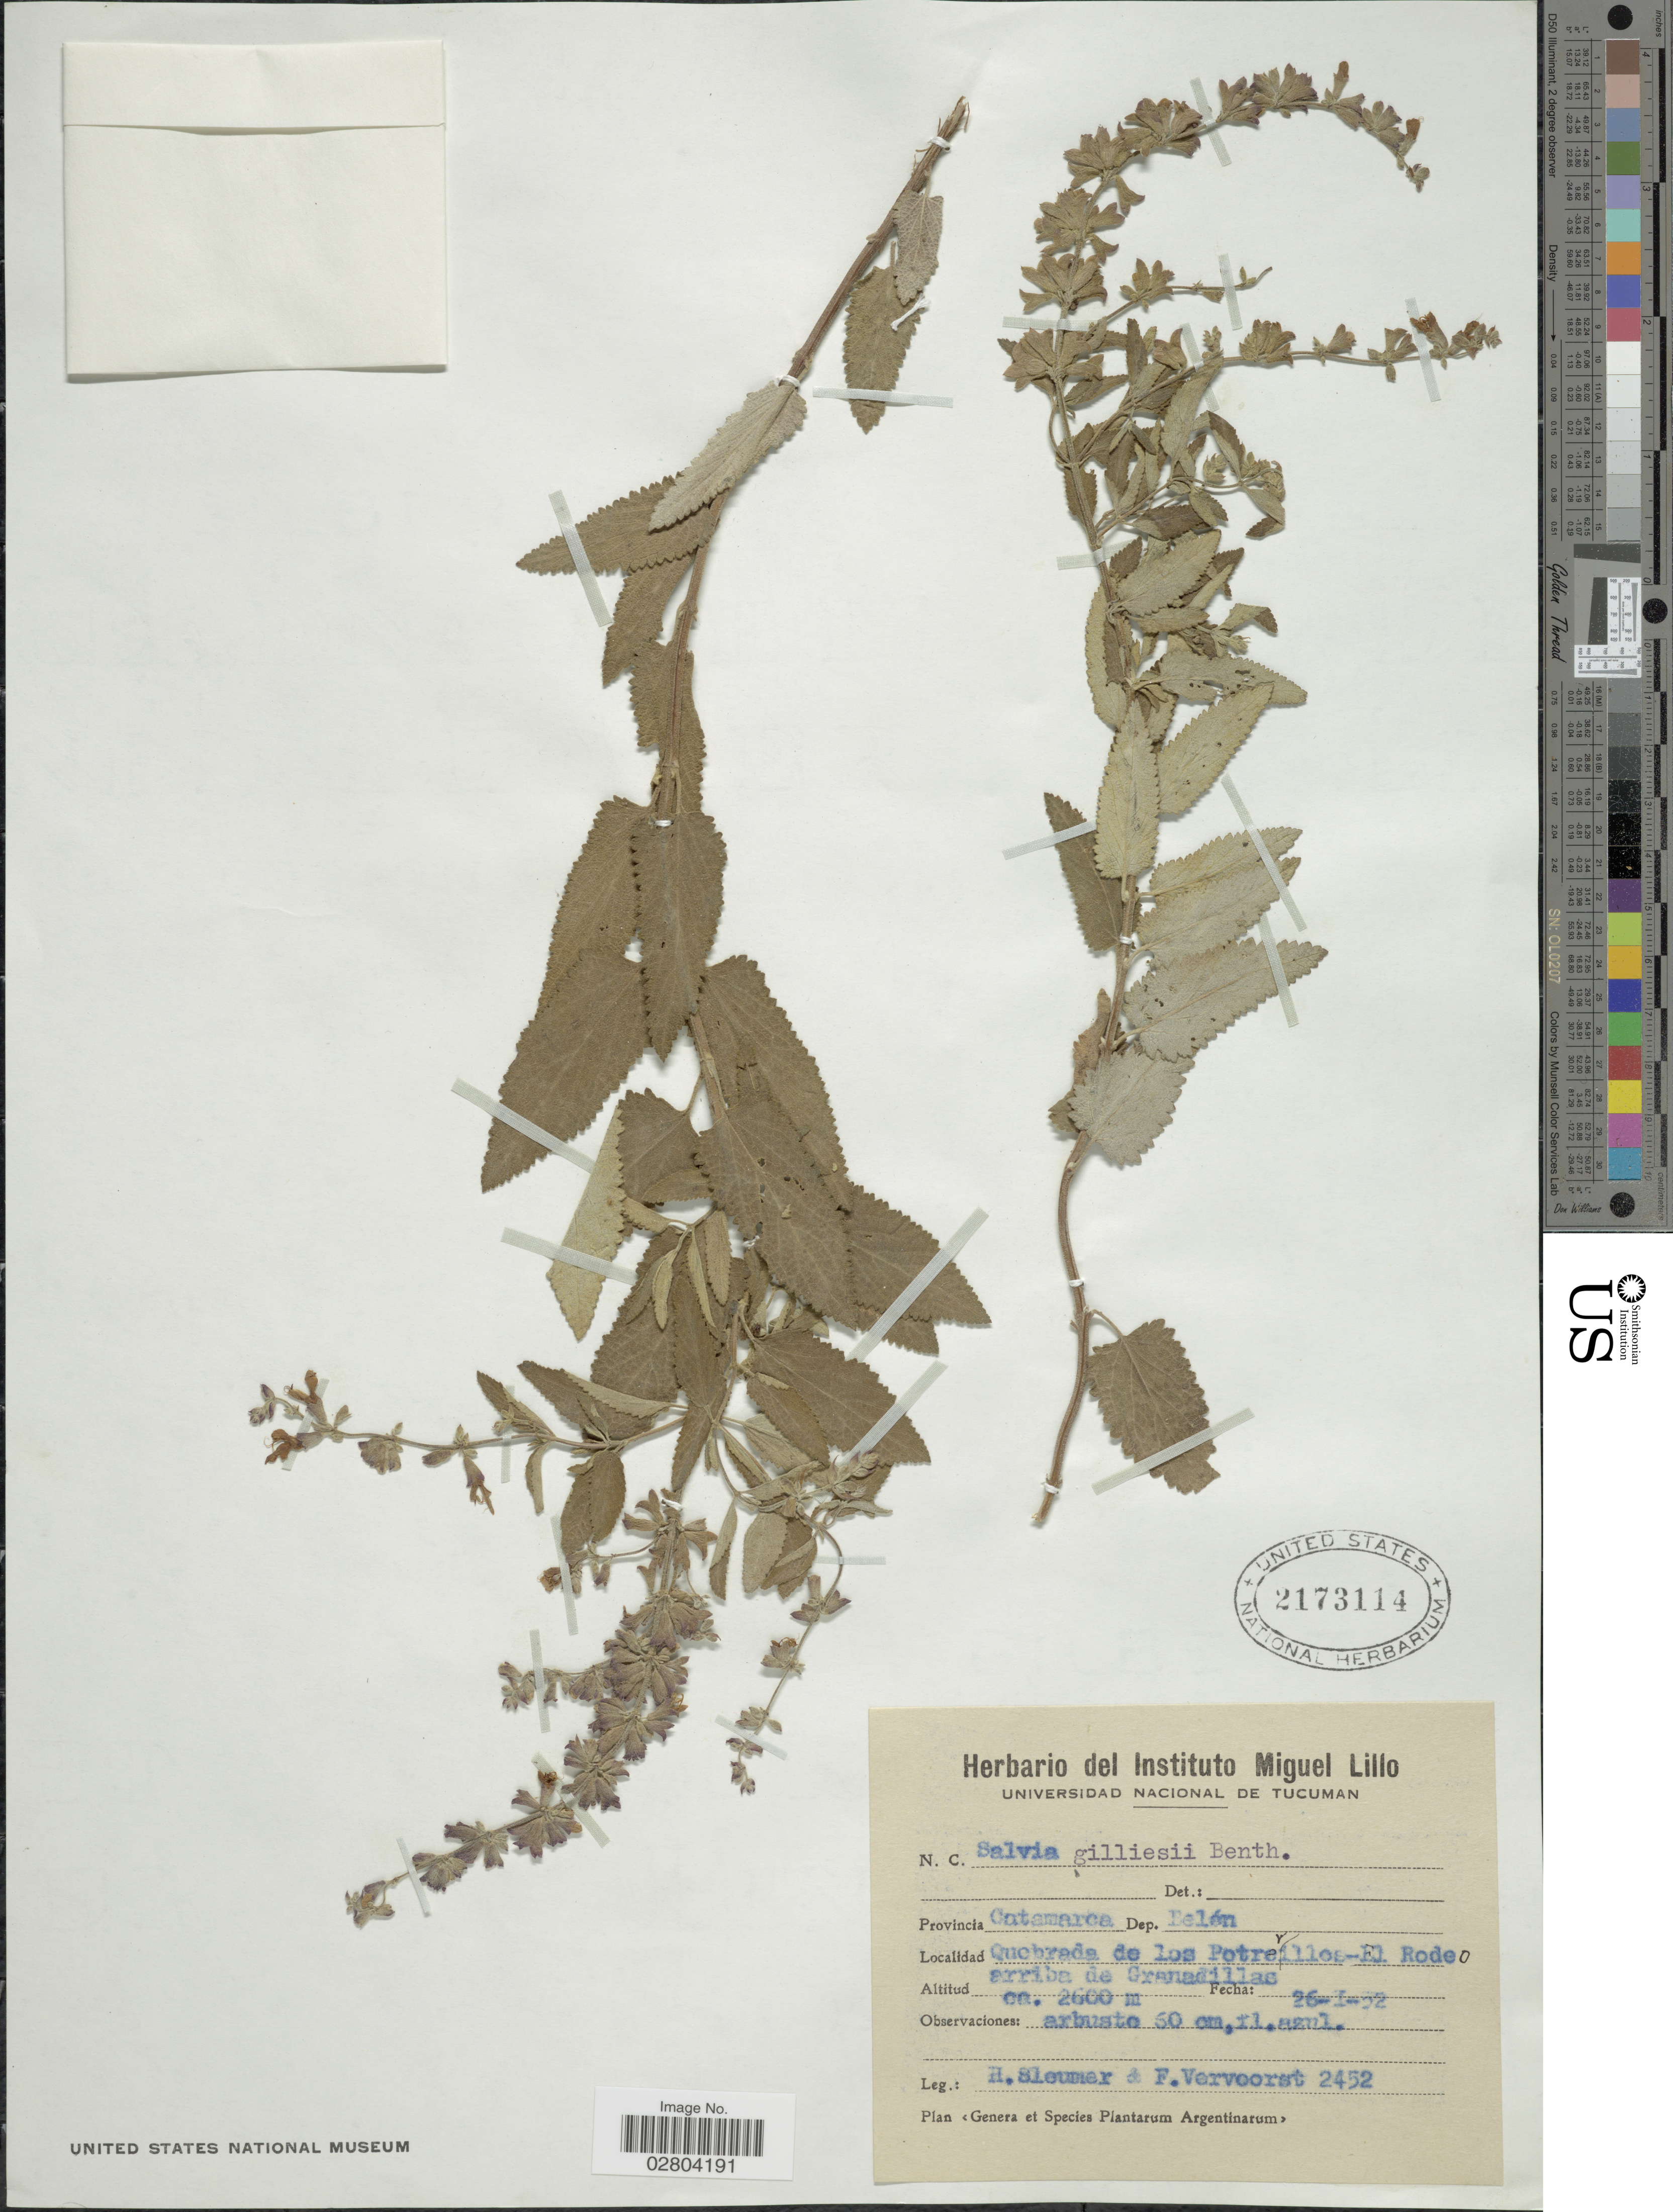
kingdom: Plantae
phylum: Tracheophyta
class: Magnoliopsida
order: Lamiales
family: Lamiaceae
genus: Salvia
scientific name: Salvia cuspidata subsp. gilliesii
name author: (Benth.) J.R.I. Wood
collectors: H. O. Sleumer & F. Vervoorst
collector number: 2452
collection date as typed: Transcribed d/m/y: 26/1/52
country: Argentina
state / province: Catamarca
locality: Dep. Belén. Quebrada de Los Potrerillos - El Rodeo arriba de Granadillas.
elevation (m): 2600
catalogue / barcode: US 2173114